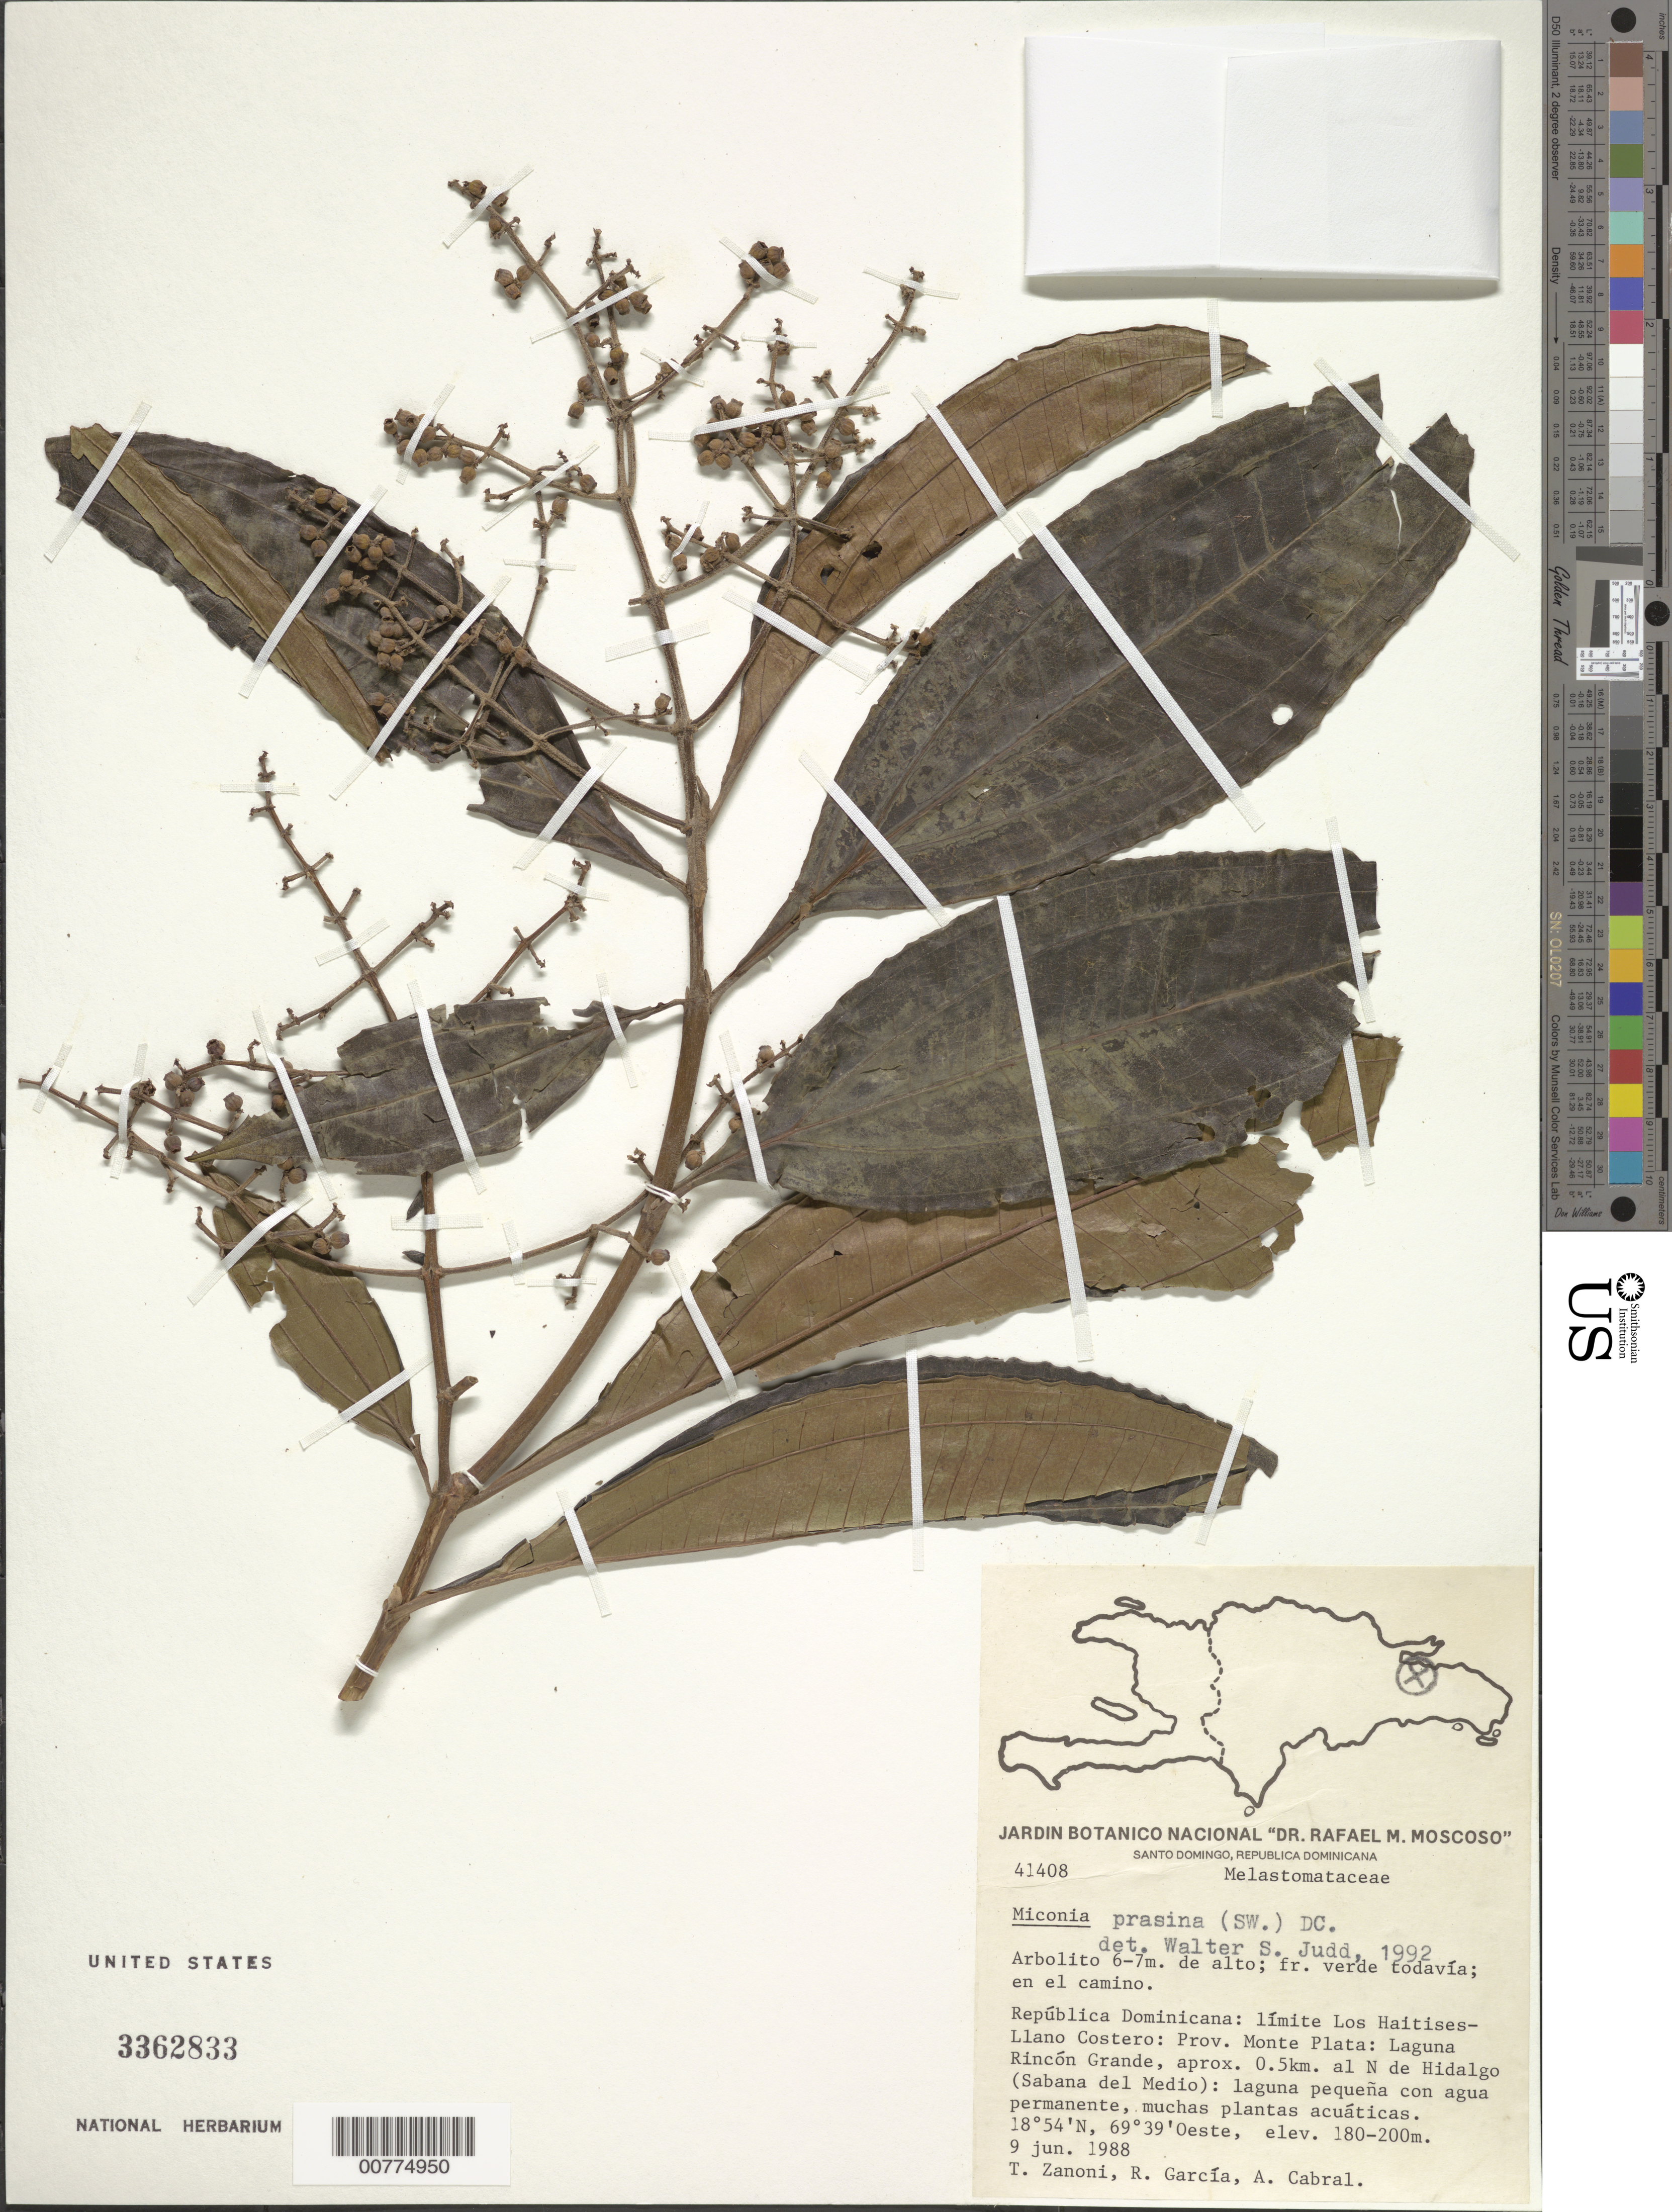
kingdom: Plantae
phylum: Tracheophyta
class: Magnoliopsida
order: Myrtales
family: Melastomataceae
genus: Miconia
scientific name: Miconia prasina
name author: (Sw.) DC.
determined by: Judd, Walter S.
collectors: T. A. Zanoni, R. G. García & A. Cabral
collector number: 41408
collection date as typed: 09 Jun 1988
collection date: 1988-06-09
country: Dominican Republic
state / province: Monte Plata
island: Hispaniola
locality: Los Haitises-Llano Costero limits; Laguna Rincón Grande, aprox. 0.5 km N of Hidalgo (Sabana del Medio).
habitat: In road, small lake with permanent water, many aquatic plants.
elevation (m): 180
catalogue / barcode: US 3362833